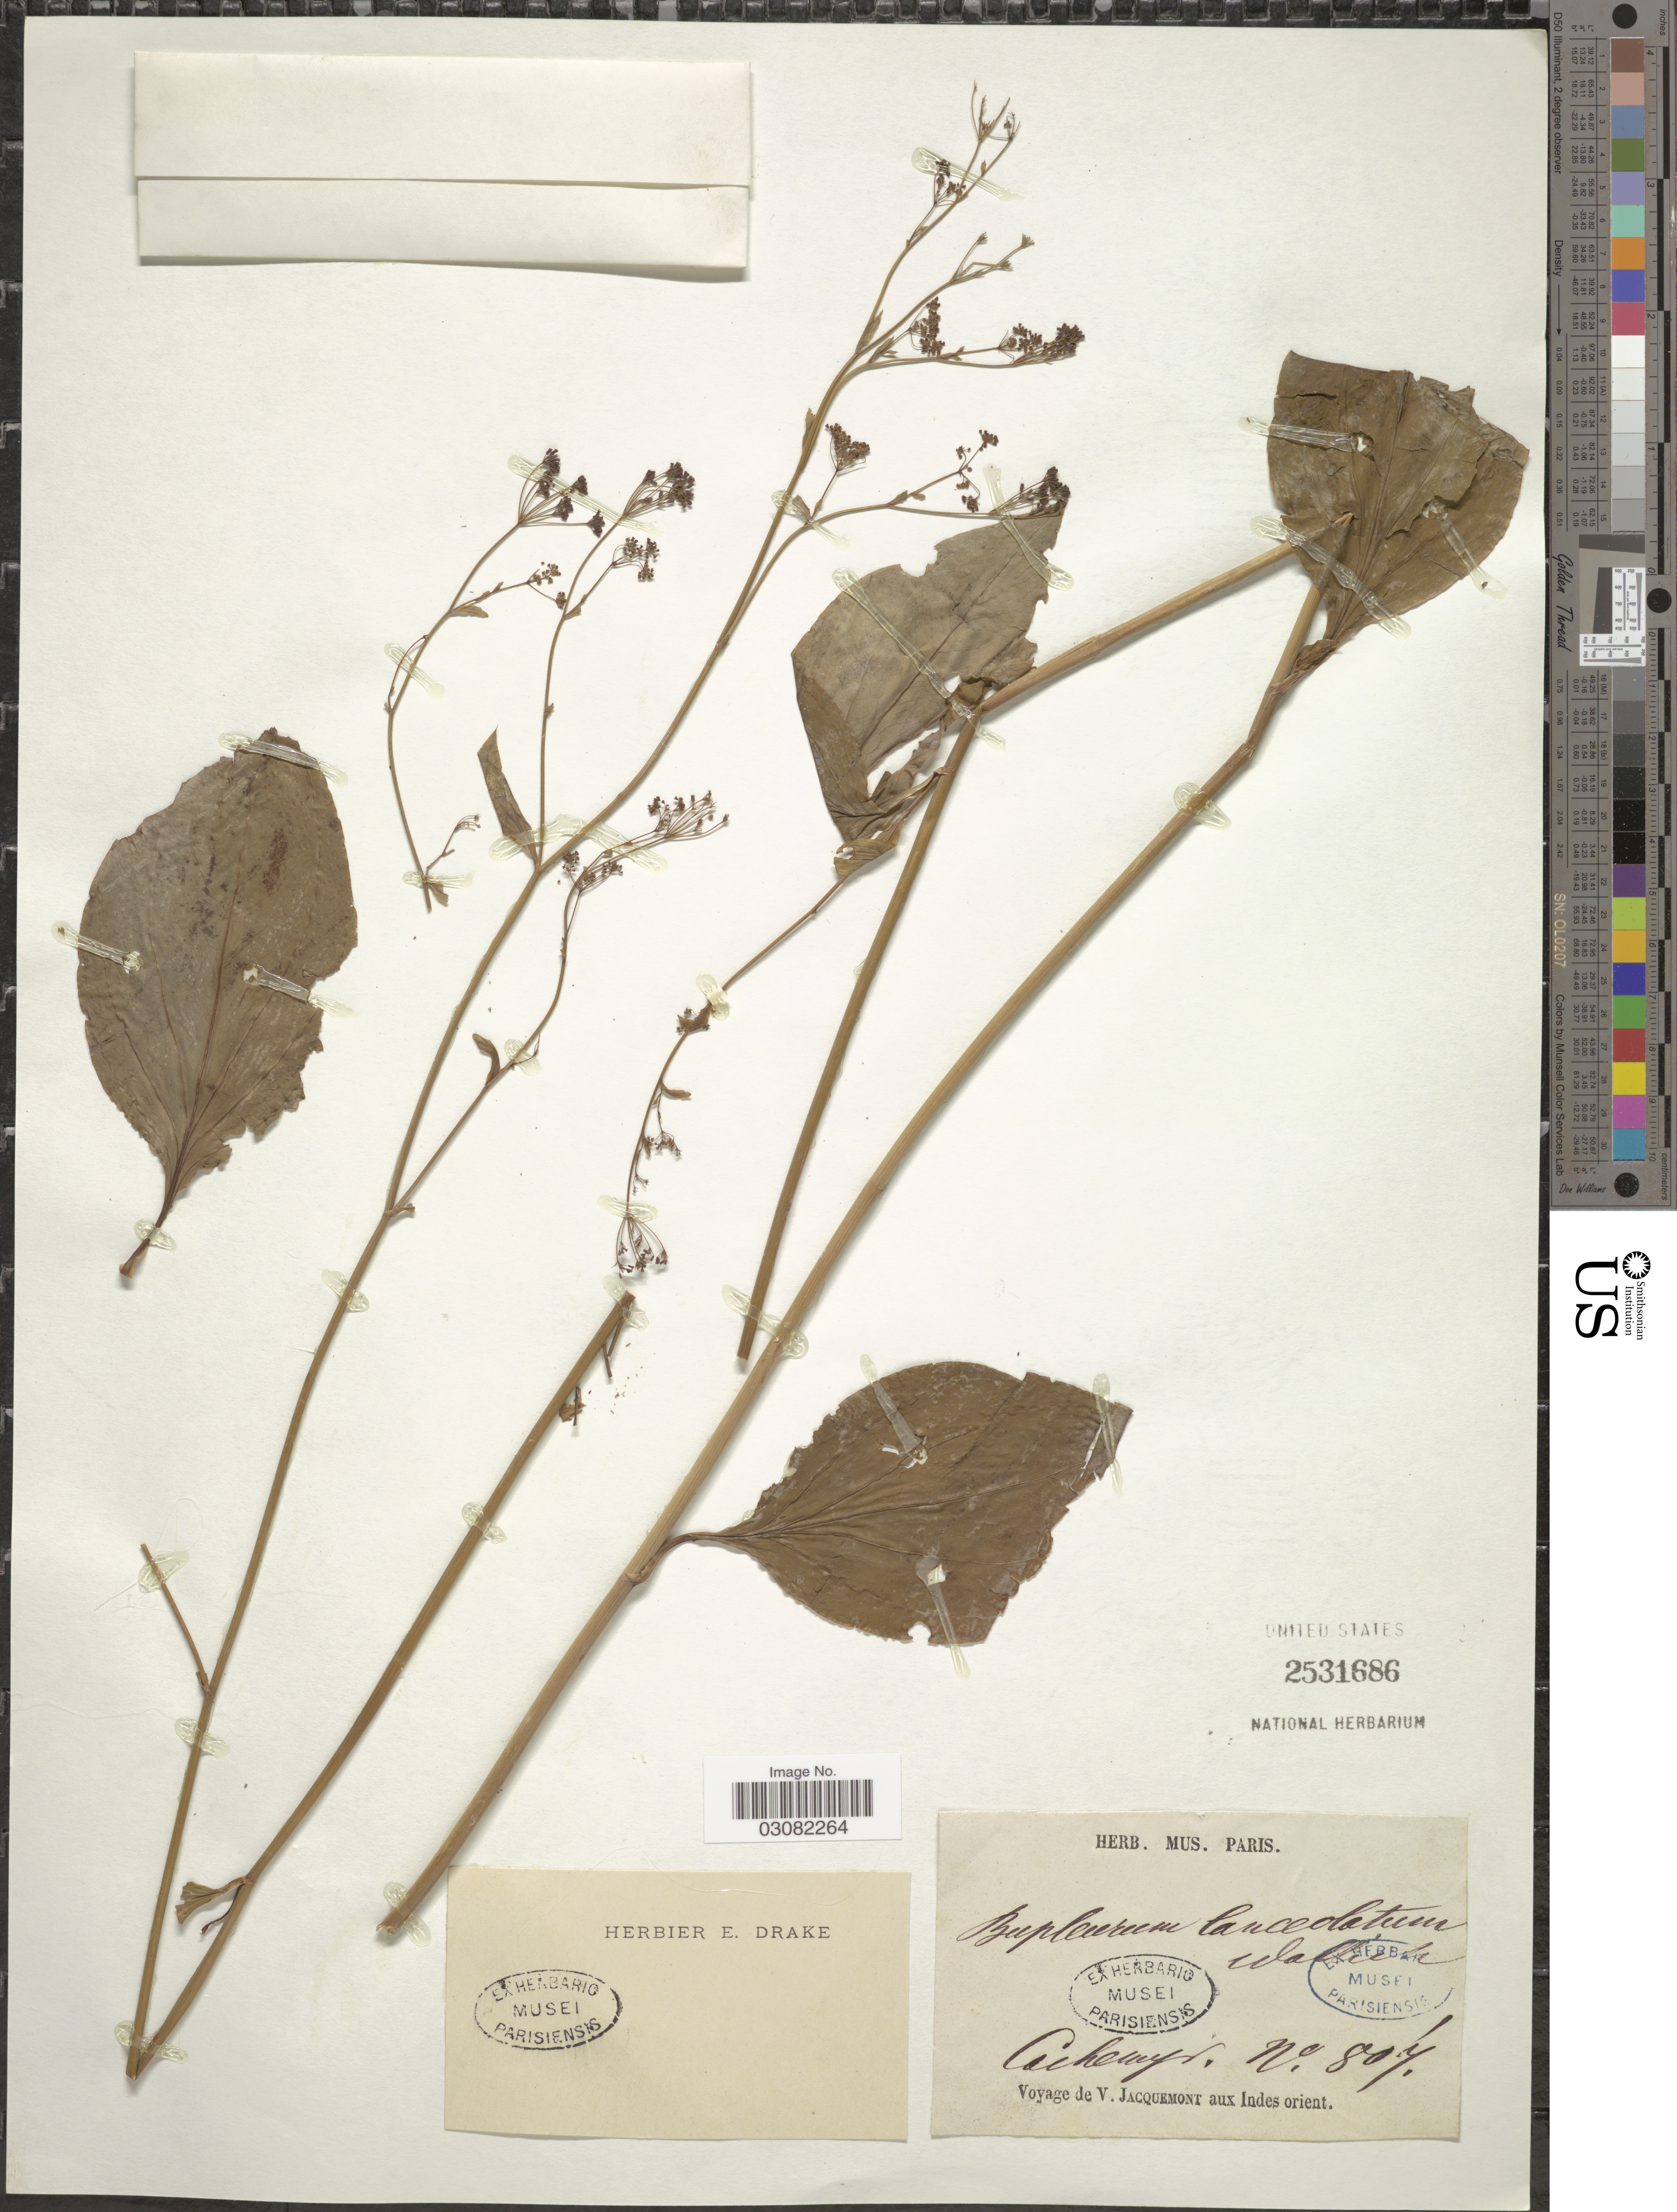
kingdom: Plantae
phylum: Tracheophyta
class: Magnoliopsida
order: Apiales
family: Apiaceae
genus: Bupleurum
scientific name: Bupleurum lanceolatum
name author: Walls ex DC.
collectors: V. Jacquemont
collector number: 807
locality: Cachemyr. Indies orient.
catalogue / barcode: US 2531686